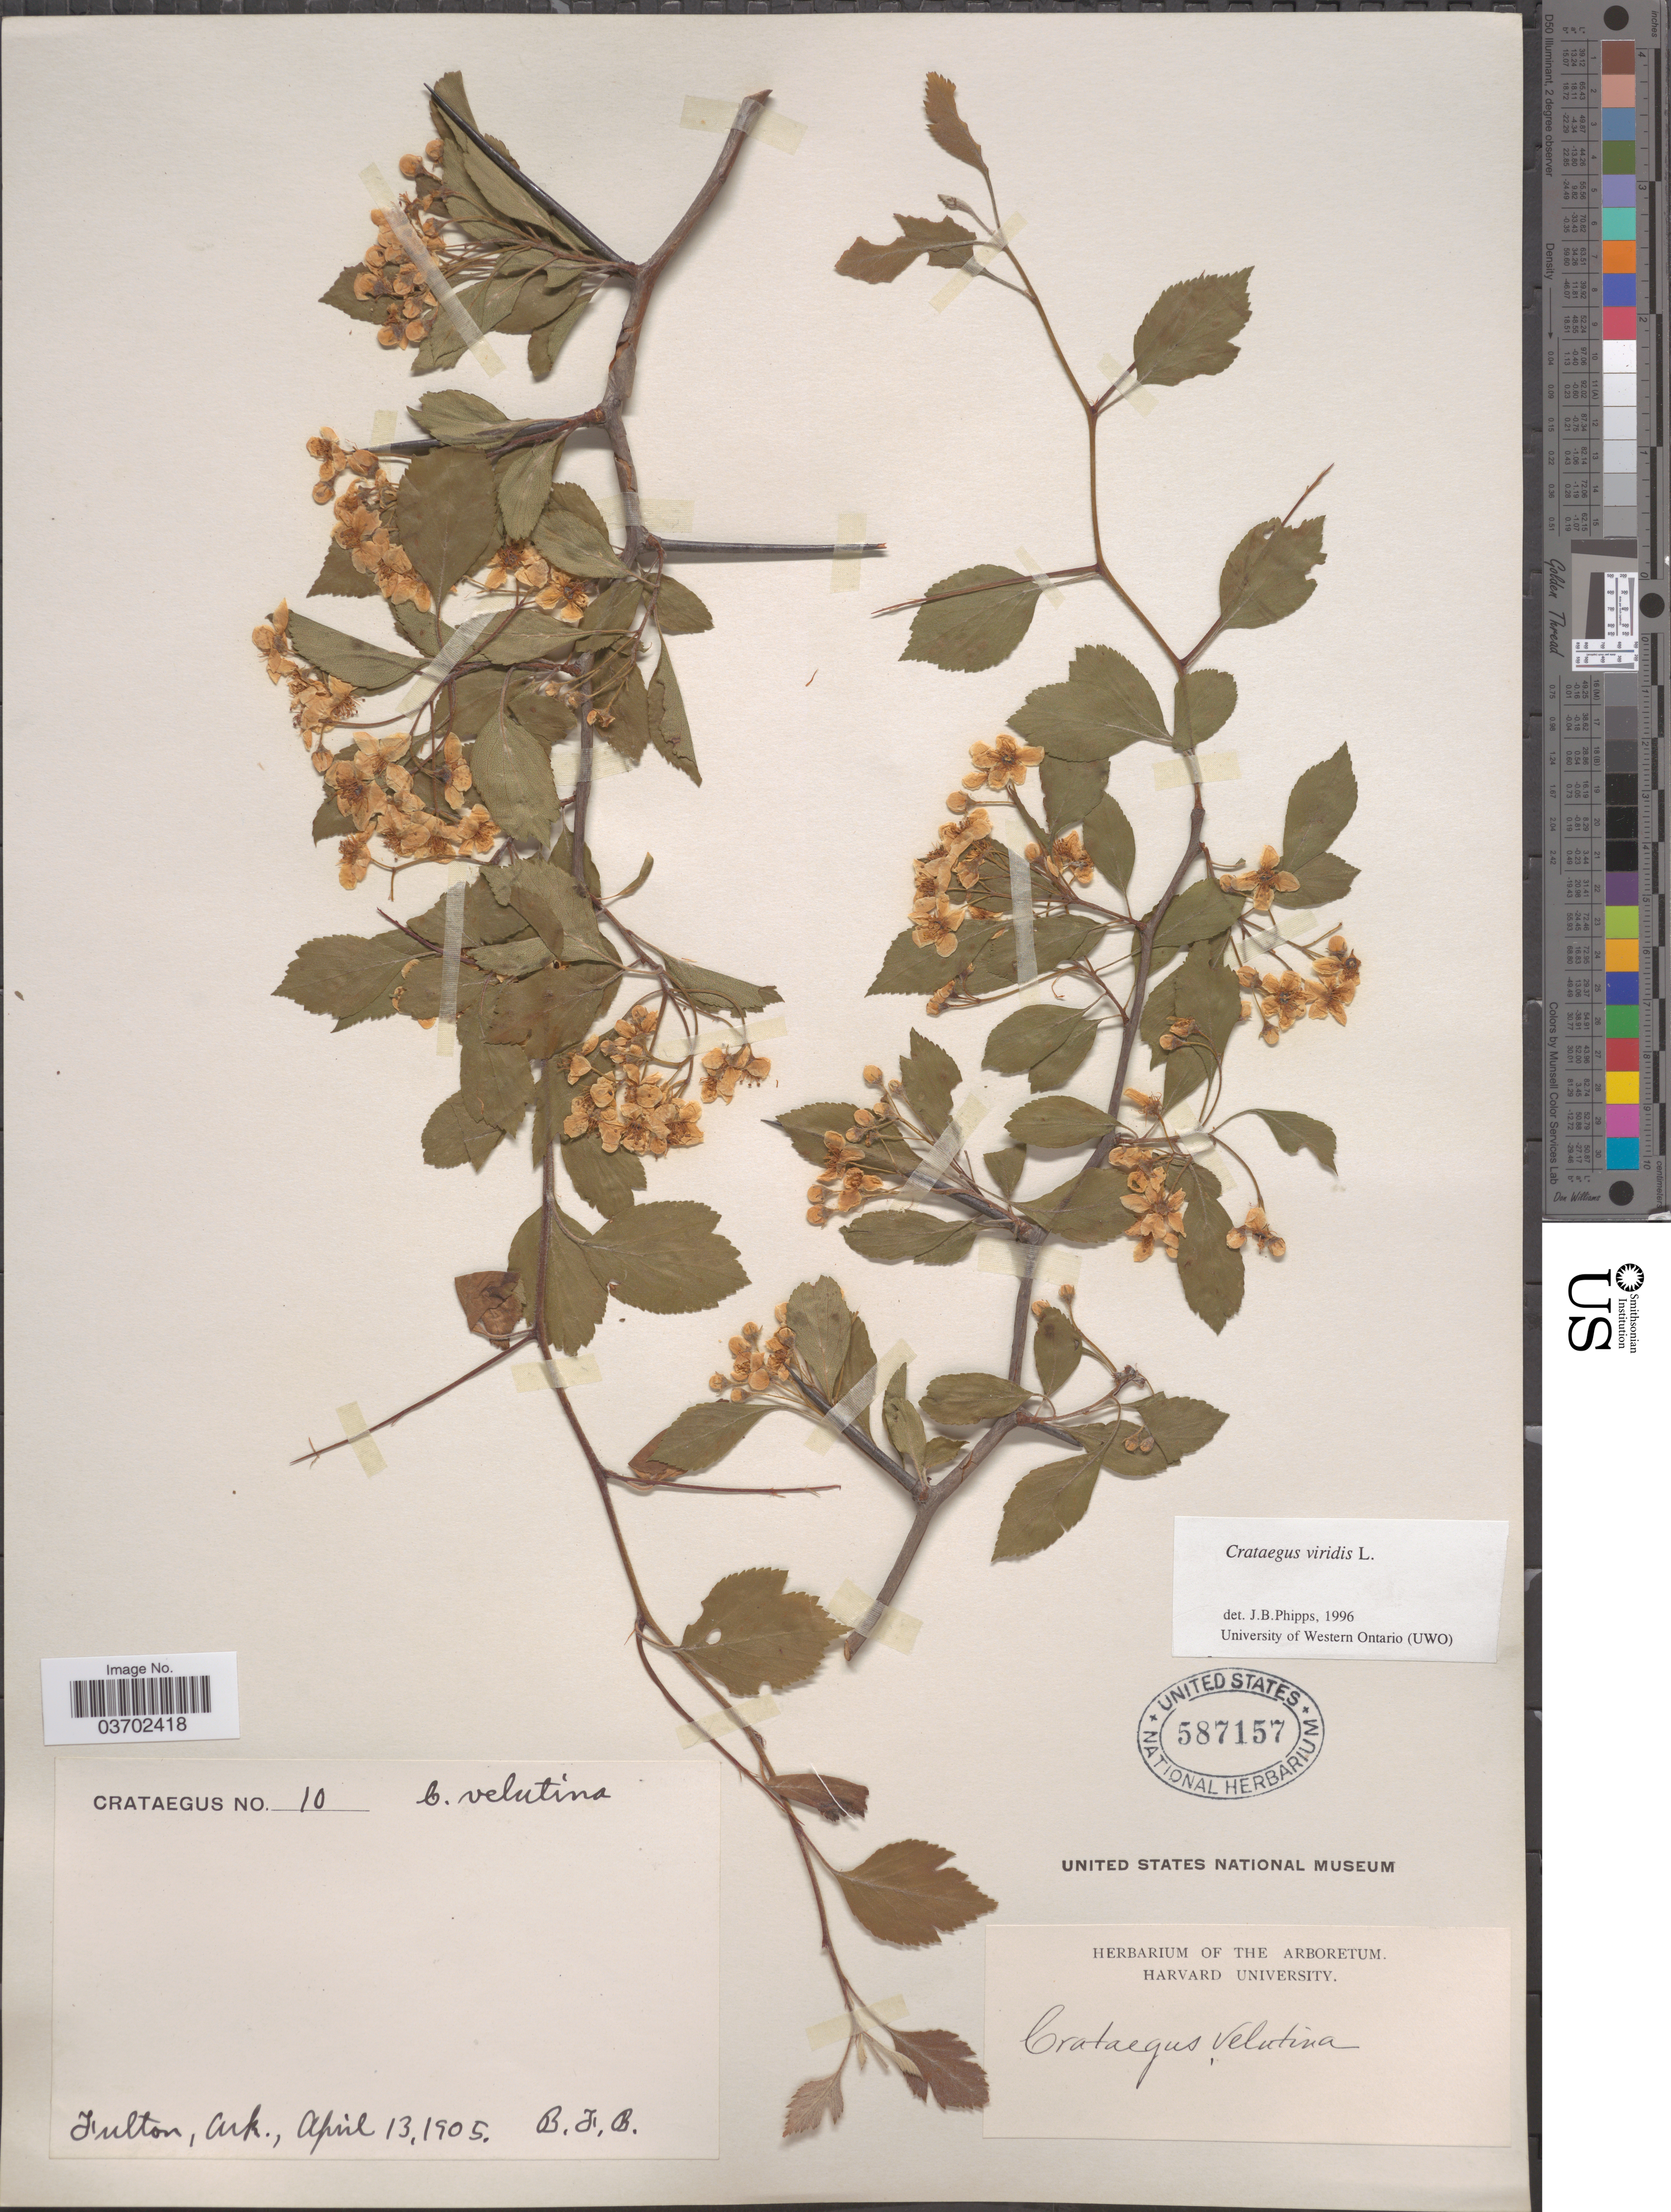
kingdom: Plantae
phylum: Tracheophyta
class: Magnoliopsida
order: Rosales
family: Rosaceae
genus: Crataegus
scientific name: Crataegus viridis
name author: L.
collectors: B. F. B.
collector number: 10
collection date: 1905-04-13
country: United States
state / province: Arkansas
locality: Fulton.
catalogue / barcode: US 587157